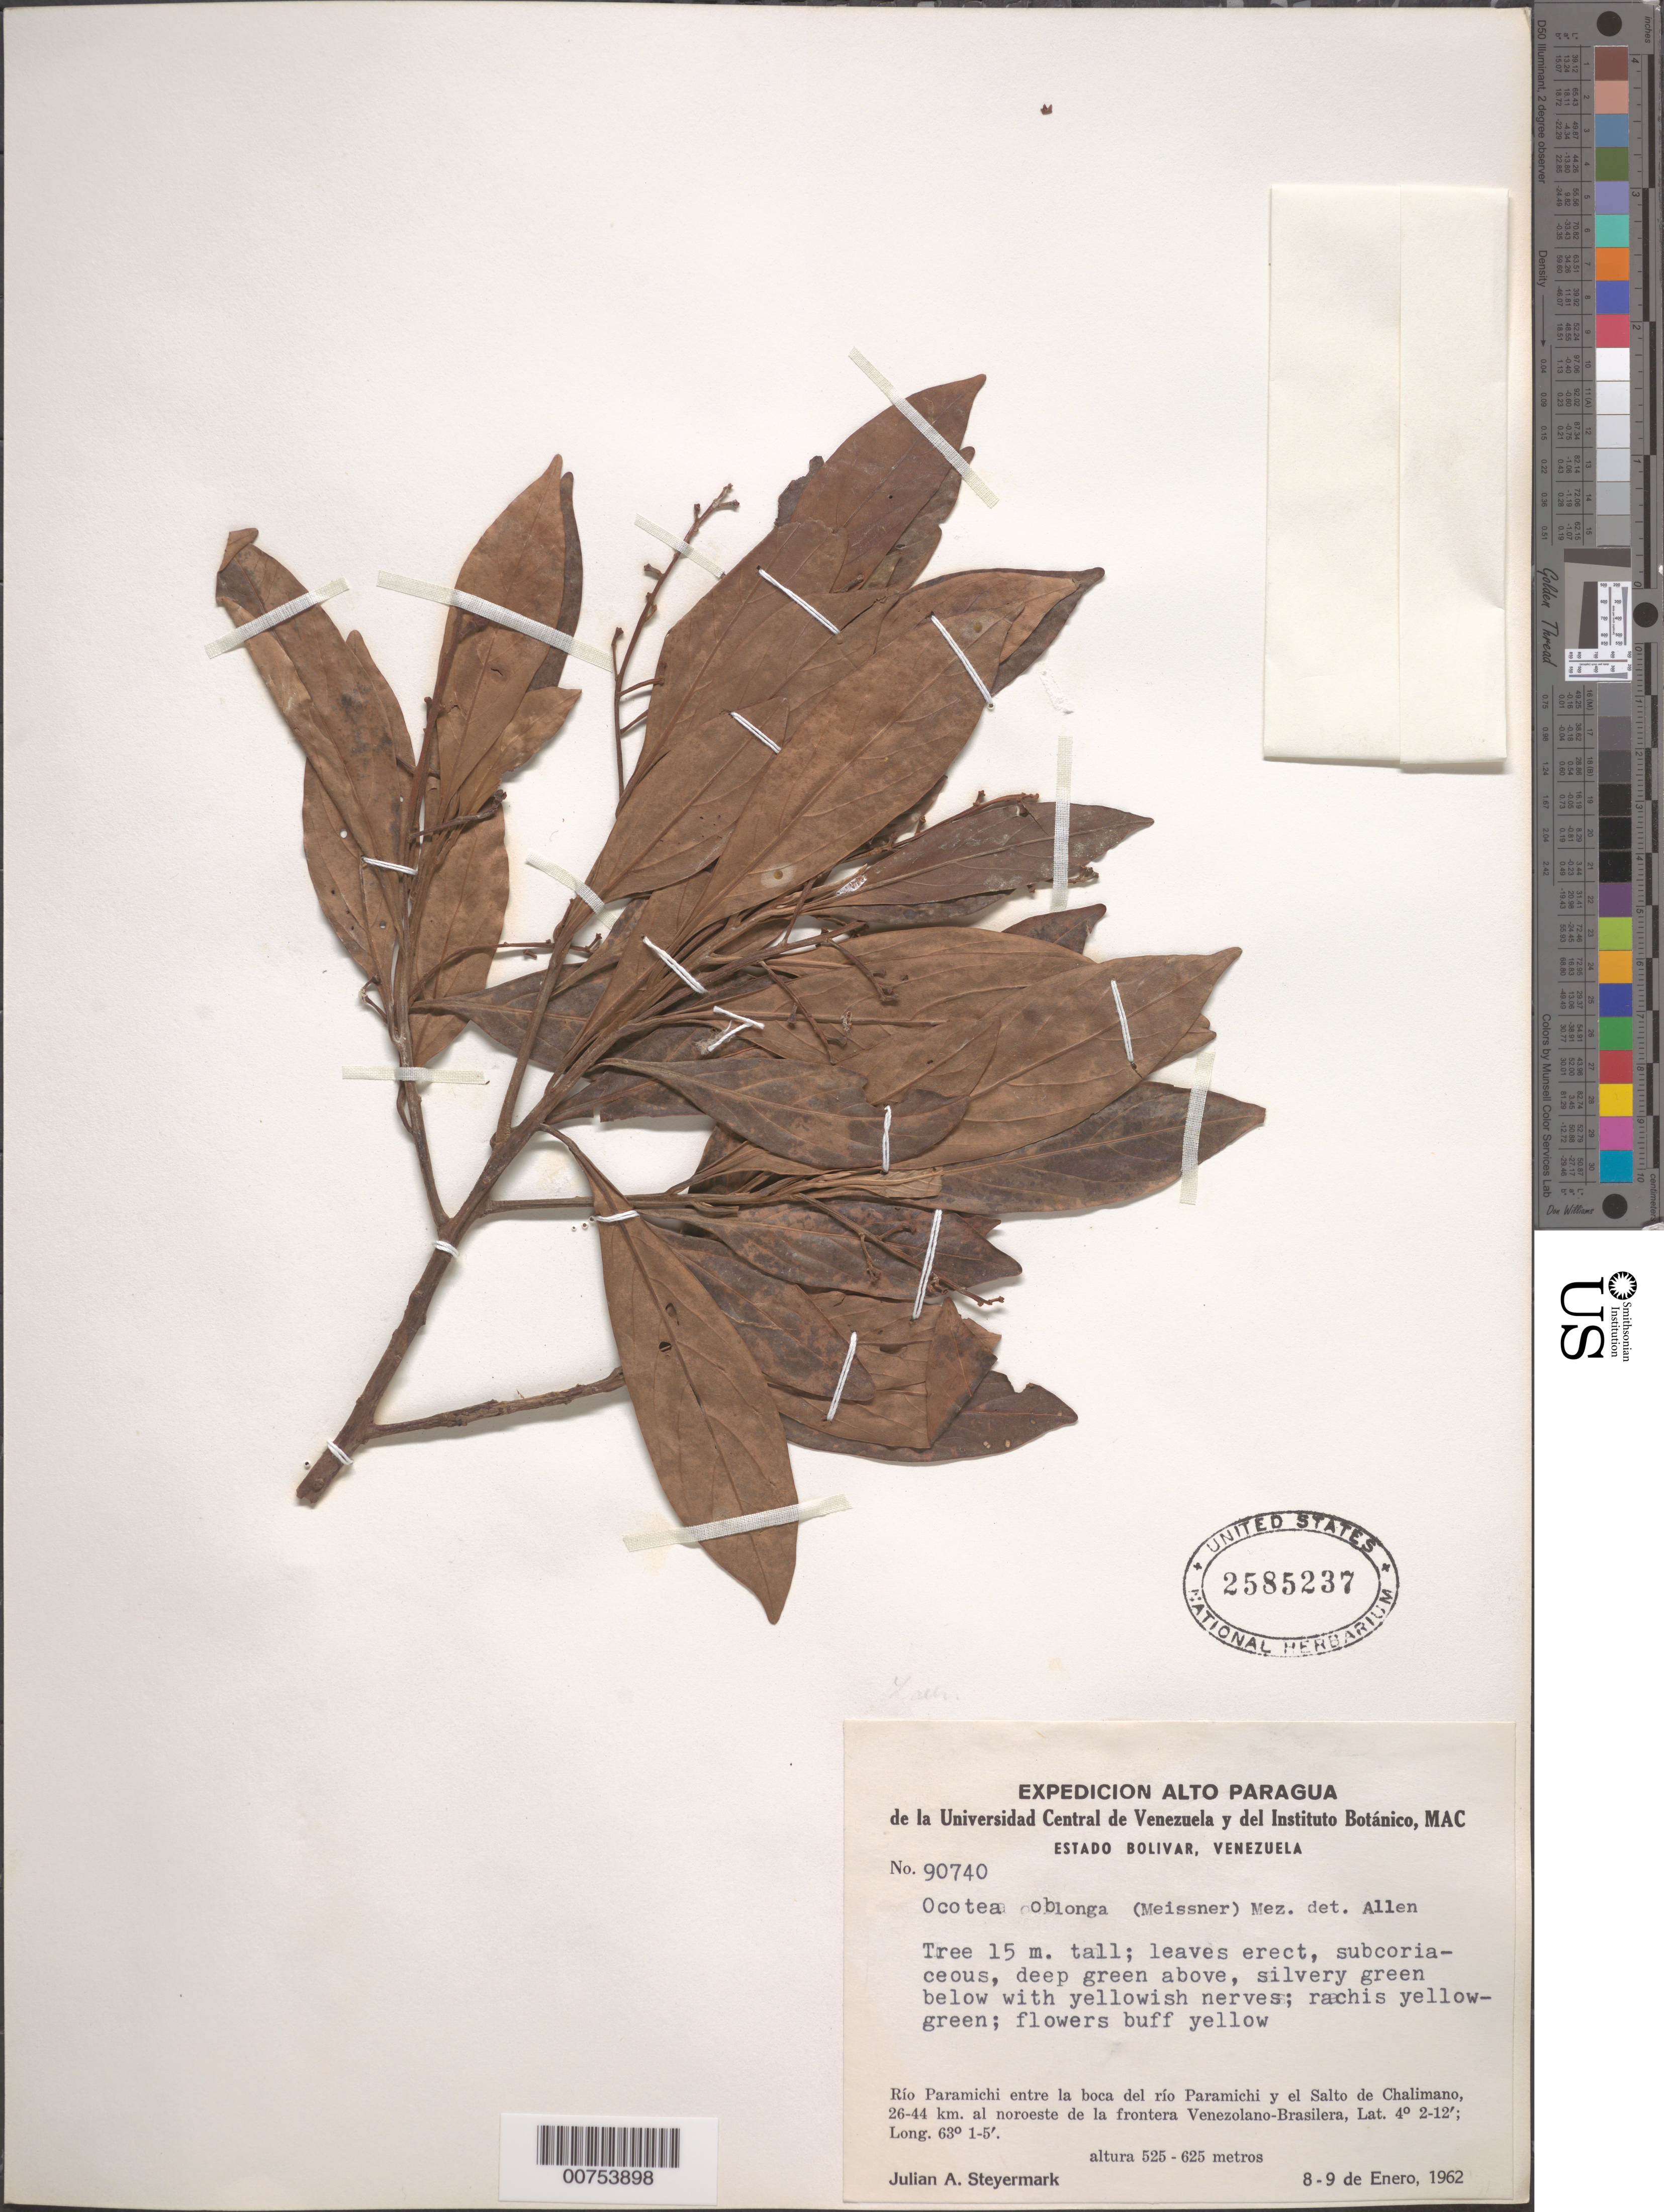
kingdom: Plantae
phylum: Tracheophyta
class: Magnoliopsida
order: Laurales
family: Lauraceae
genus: Ocotea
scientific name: Ocotea oblonga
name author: (Meisn.) Mez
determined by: Allen, C. K.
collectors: J. Steyermark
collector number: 90740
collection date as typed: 8-Jan-62 to 9-Jan-62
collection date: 1962-01-08/1962-01-09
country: Venezuela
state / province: Bolívar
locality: Río Paramichi entre la boca del río Paramichi y el Salto de Chalimano, 26-44 NE de la Venezuela-Brazil border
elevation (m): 525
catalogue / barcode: US 2585237